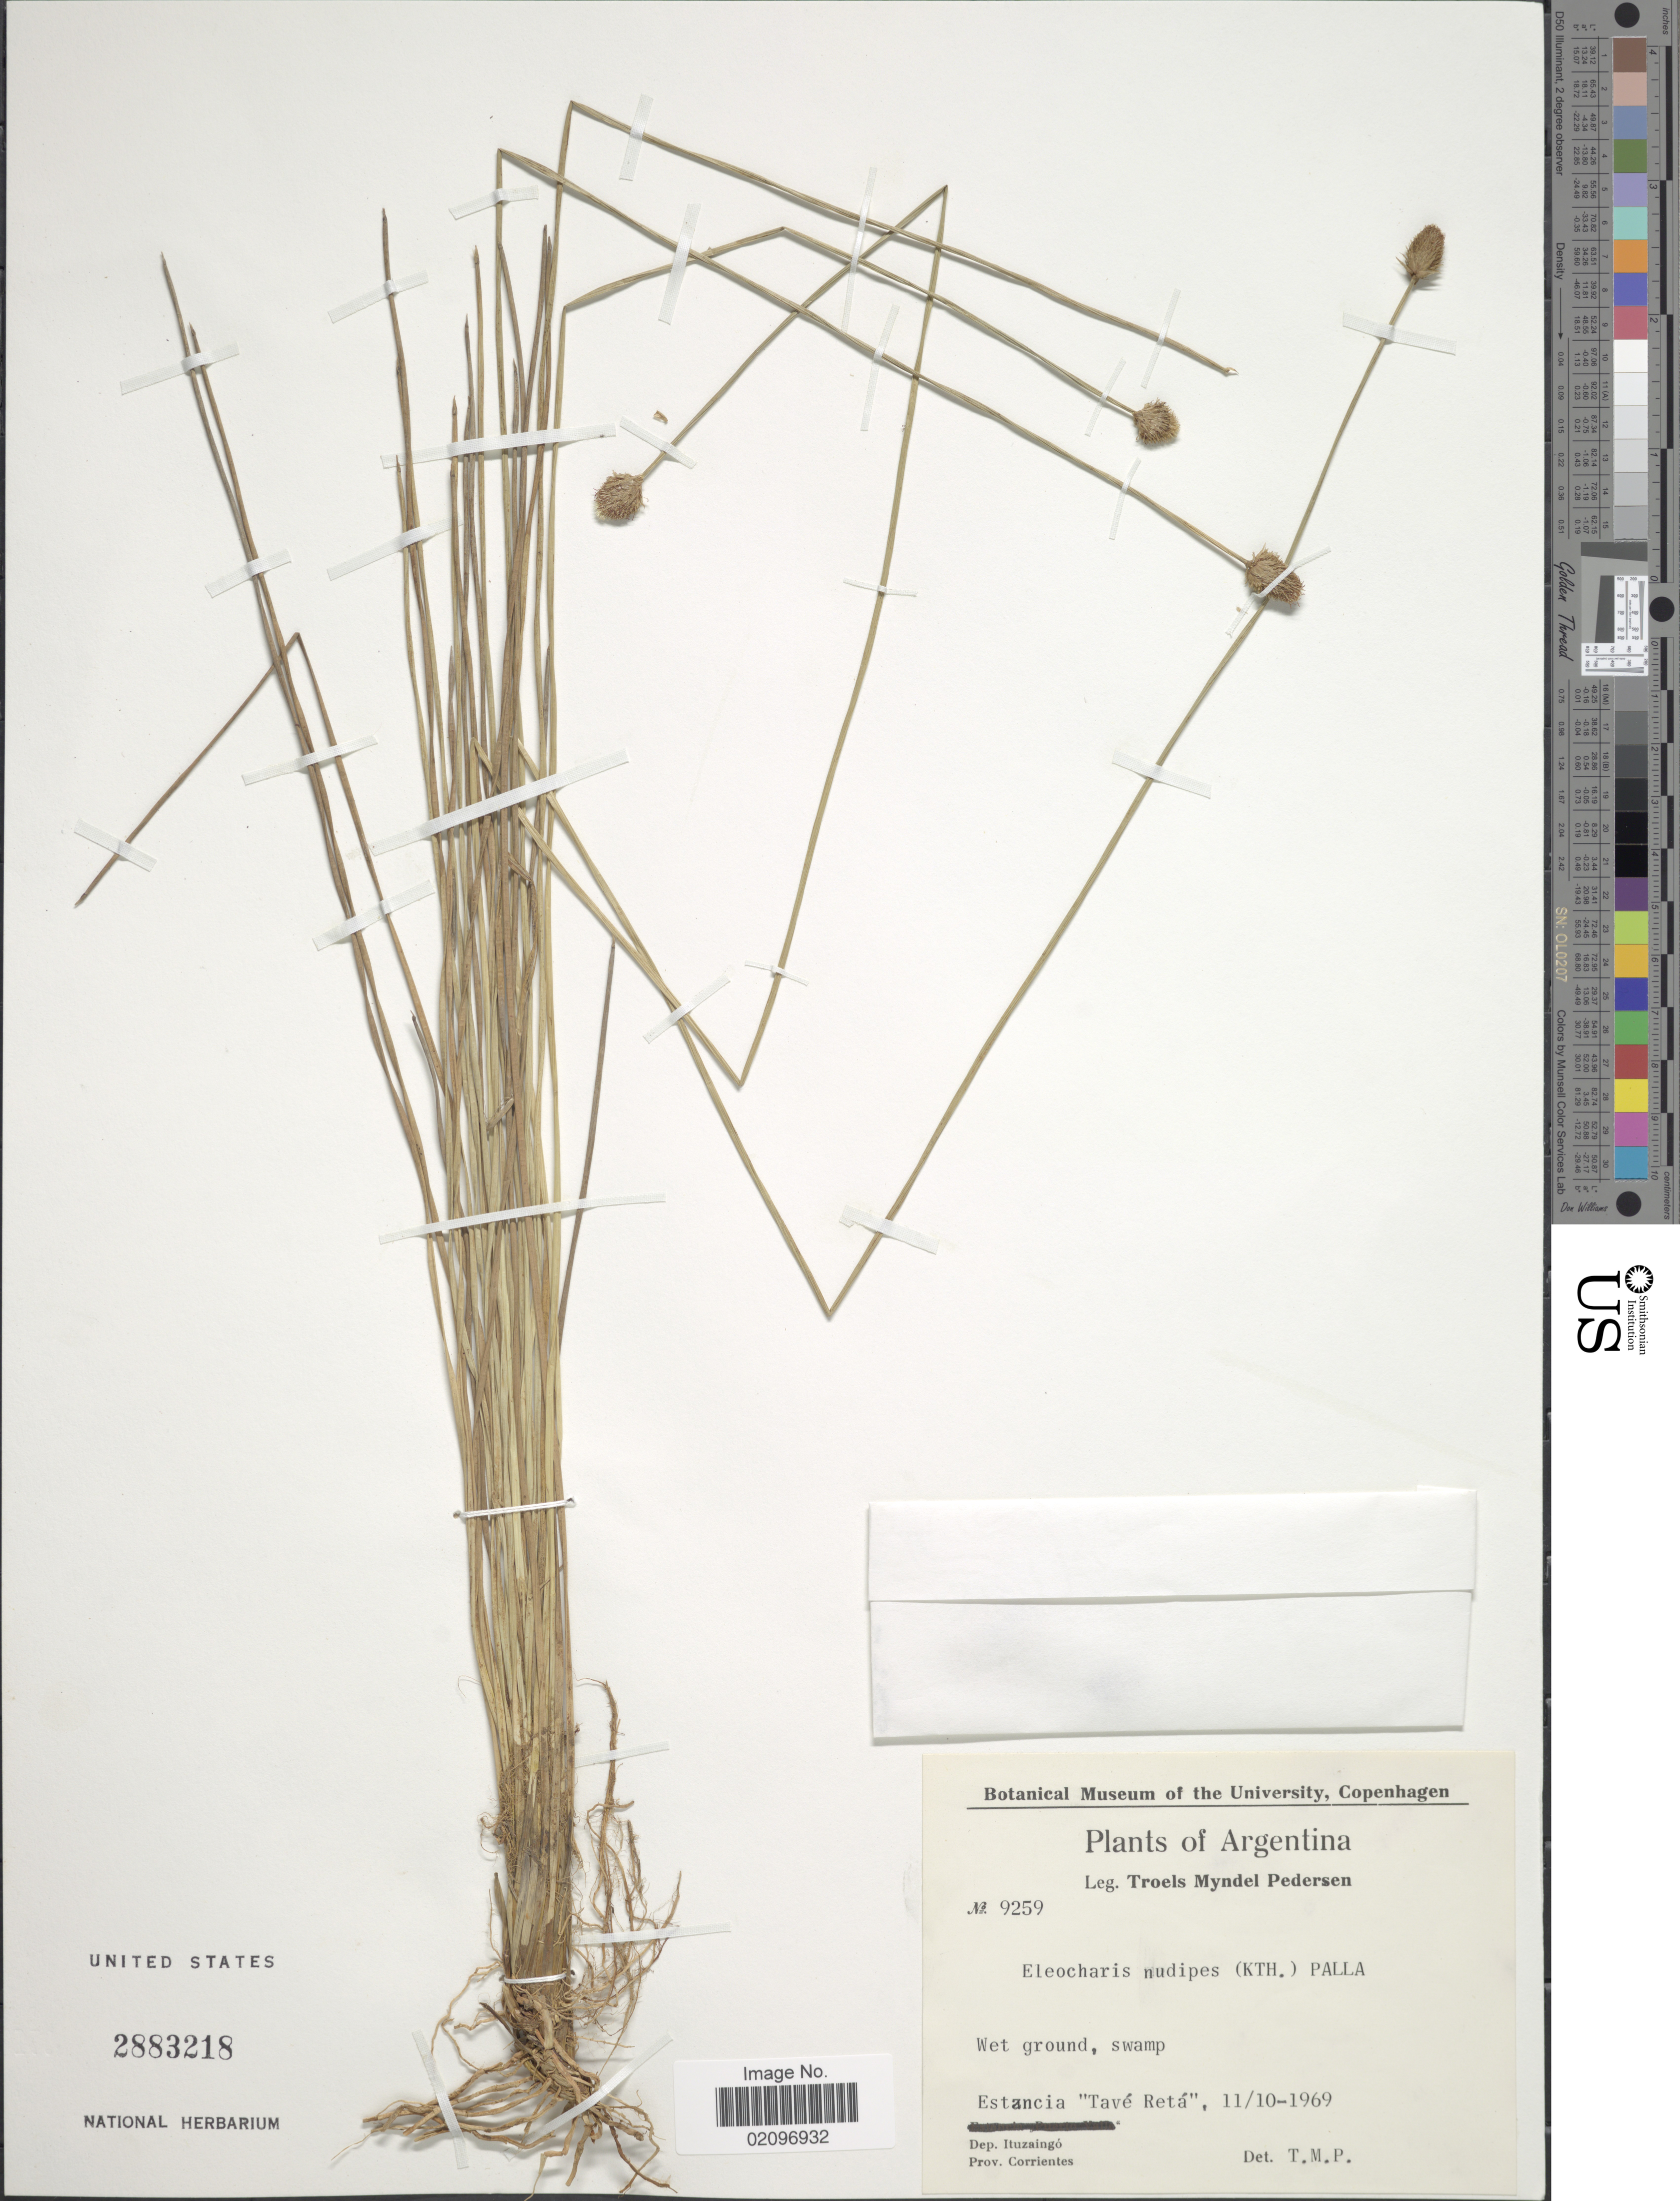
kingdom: Plantae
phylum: Tracheophyta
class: Liliopsida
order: Poales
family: Cyperaceae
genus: Eleocharis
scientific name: Eleocharis nudipes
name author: (Kunth) Palla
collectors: T. Pederson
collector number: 9259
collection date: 1969-10-11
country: Argentina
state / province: Corrientes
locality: Wet ground, swamp. Estancia "Tave Reta", Dep. Ituzaingo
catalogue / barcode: US 2883218